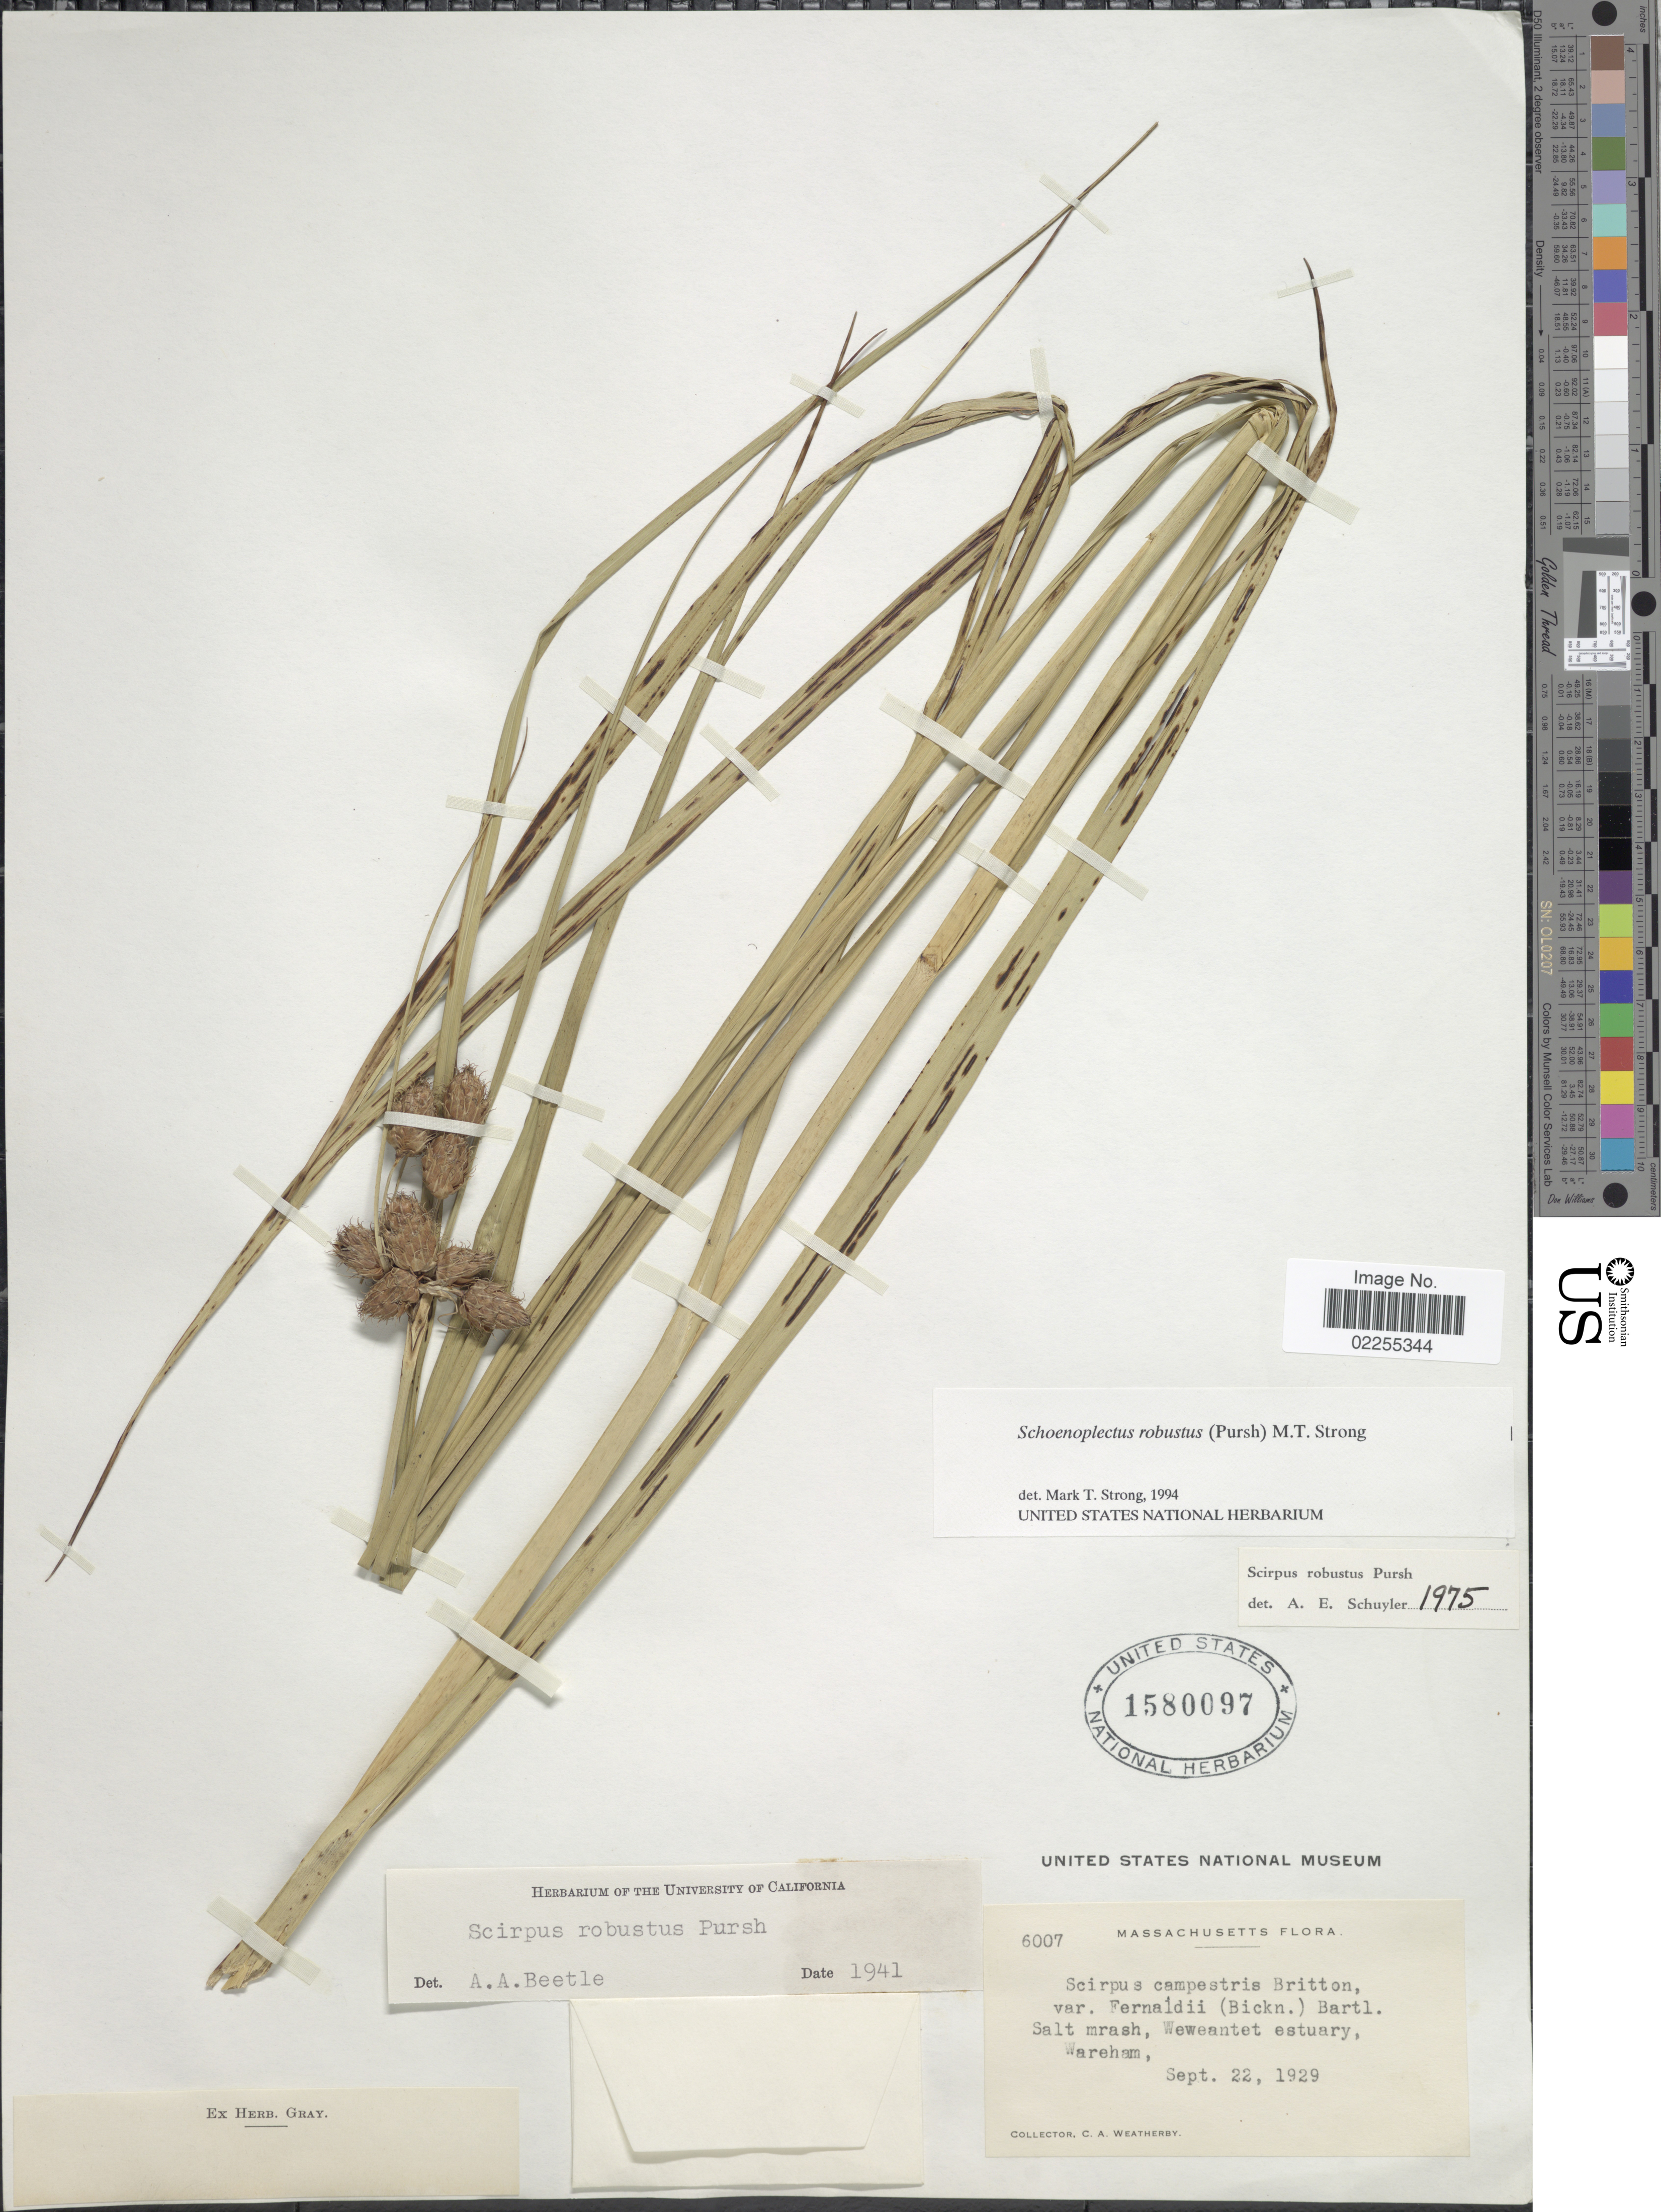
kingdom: Plantae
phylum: Tracheophyta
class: Liliopsida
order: Poales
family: Cyperaceae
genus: Bolboschoenus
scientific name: Bolboschoenus robustus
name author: (Pursh) Soják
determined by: Strong, M. T., (US), Smithsonian Institution - National Museum of Natural History (UNITED STATES)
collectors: C. A. Weatherby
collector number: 6007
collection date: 1929-09-22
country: United States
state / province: Massachusetts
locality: Salt marsh, Weweantet estuary, Wareham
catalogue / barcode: US 1580097